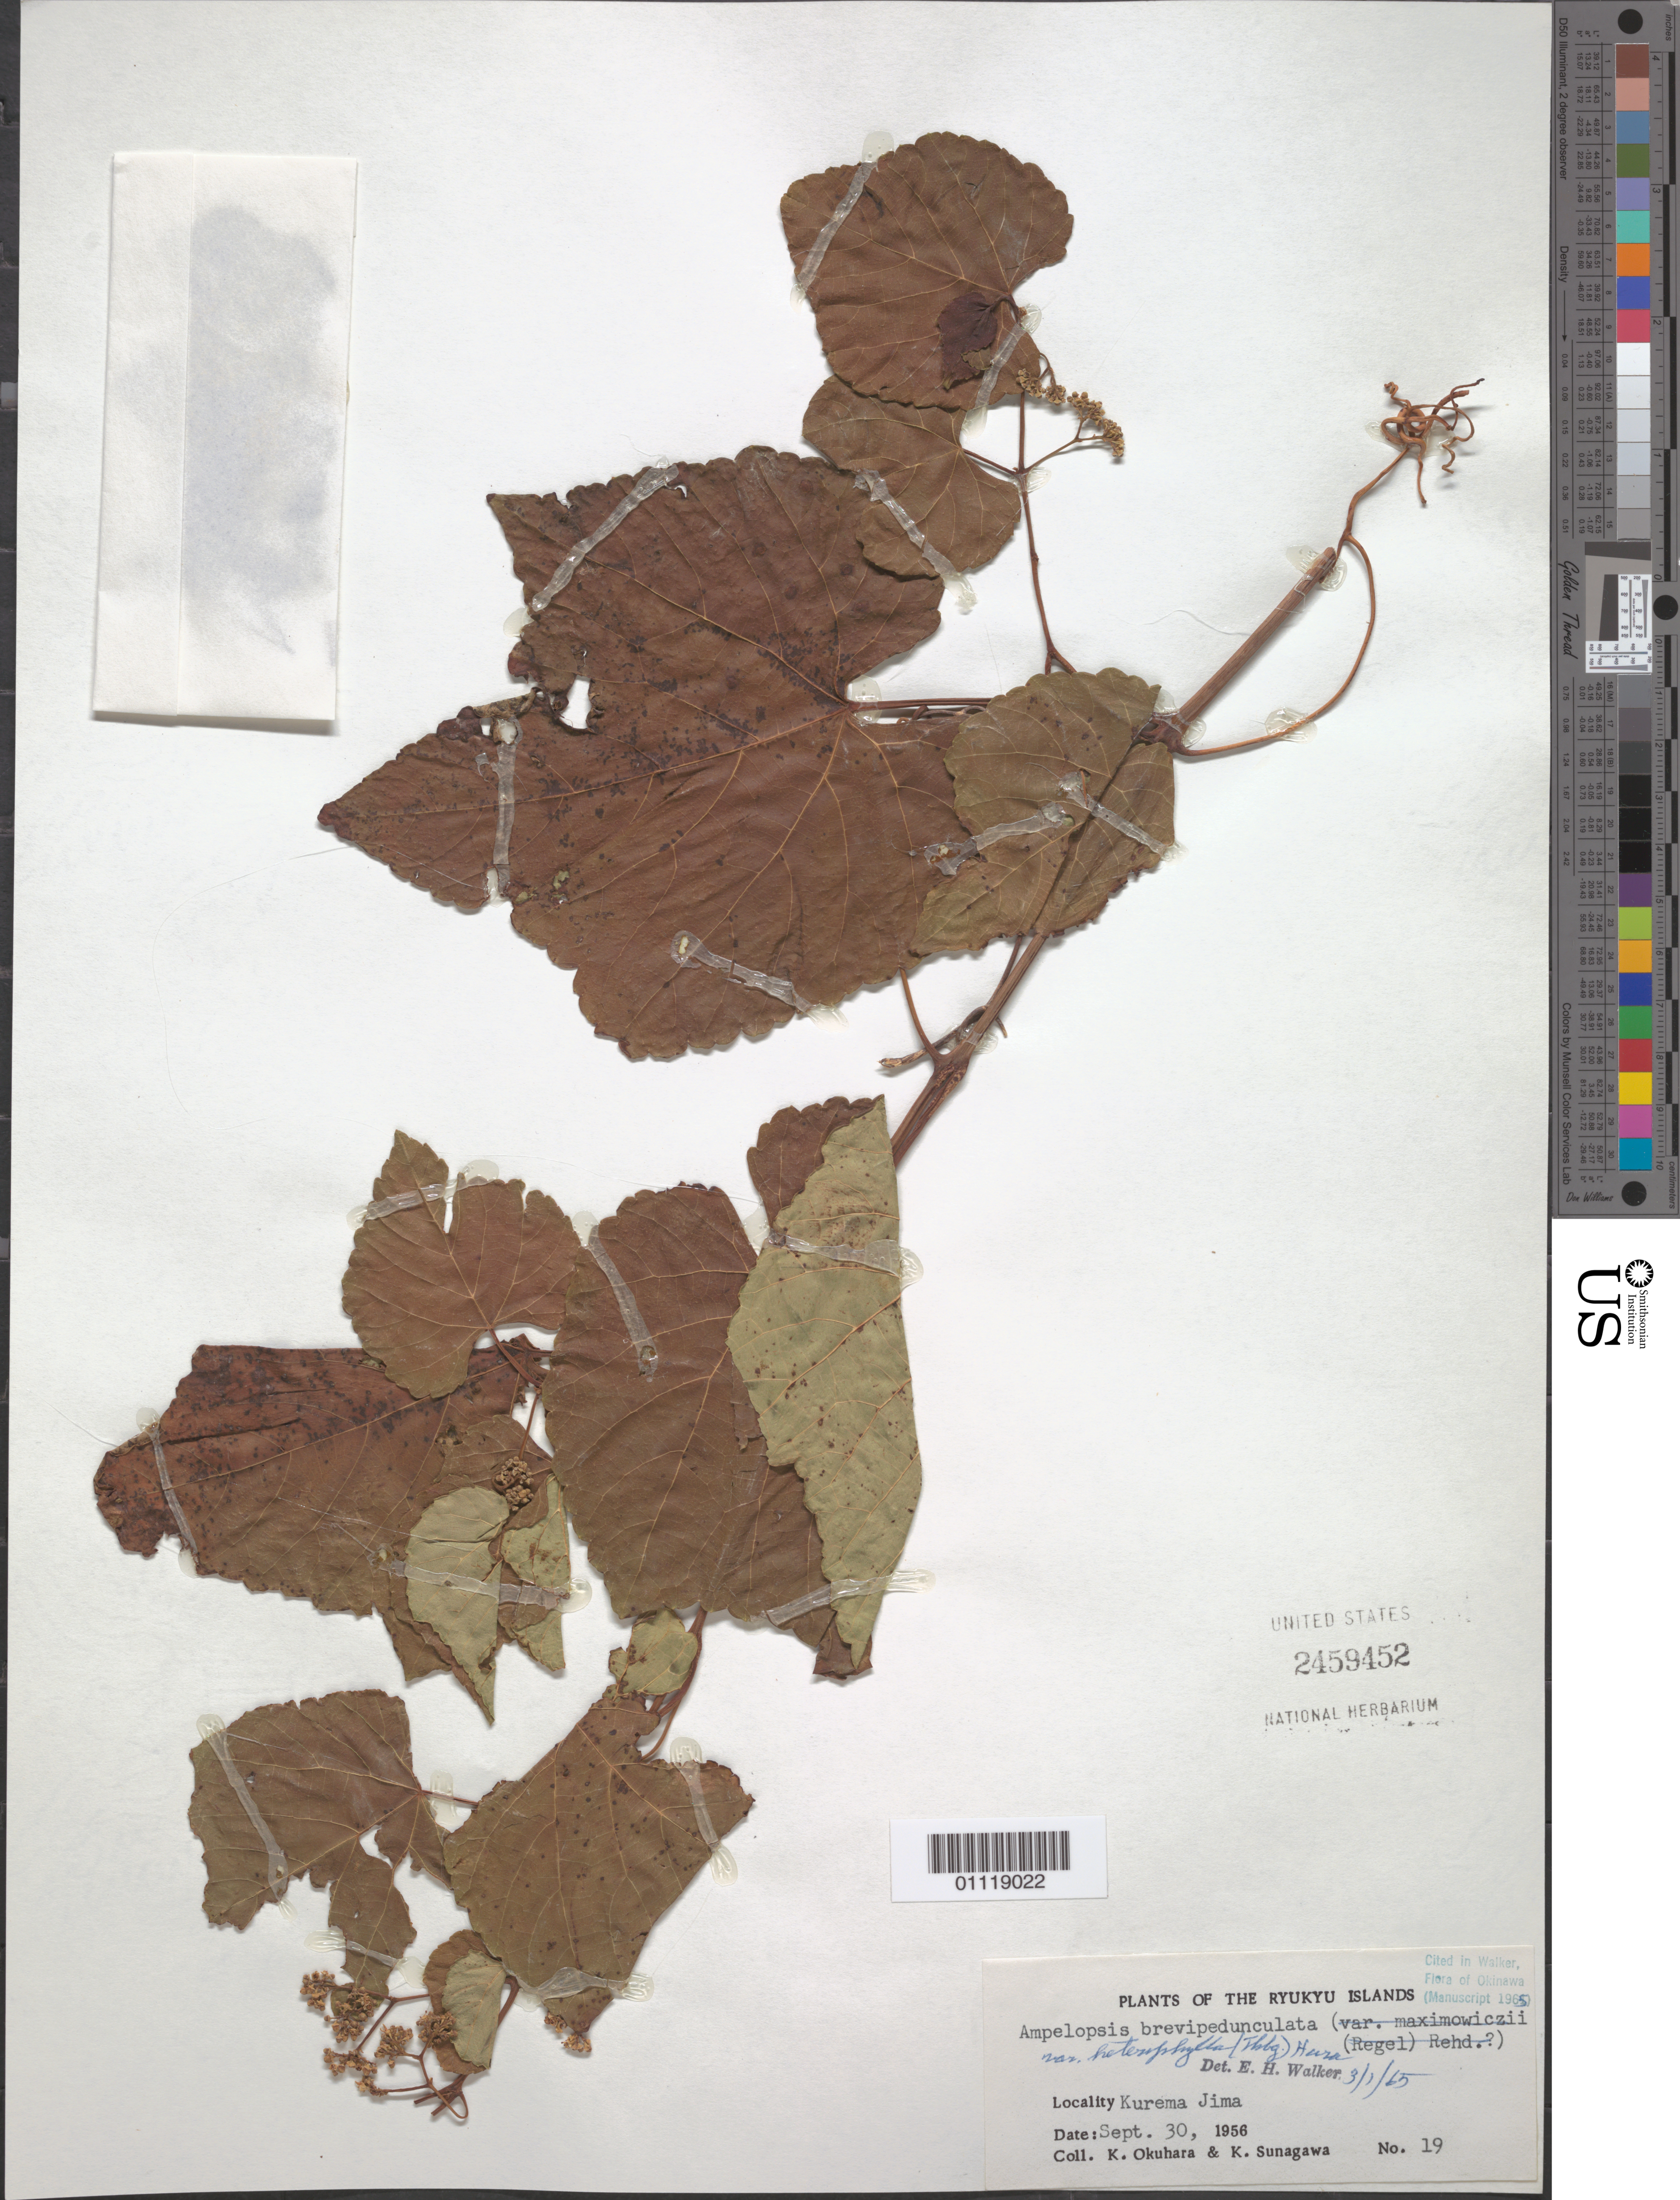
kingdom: Plantae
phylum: Tracheophyta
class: Magnoliopsida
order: Vitales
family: Vitaceae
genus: Ampelopsis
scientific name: Ampelopsis brevipedunculata var. heterophylla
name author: (Thunb.) H. Hara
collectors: K. Okuhara & K. Sunagawa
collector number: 19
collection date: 1956-09-30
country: Japan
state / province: Okinawa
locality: Ryukyu Islands; Kurema Jima.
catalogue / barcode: US 2459452